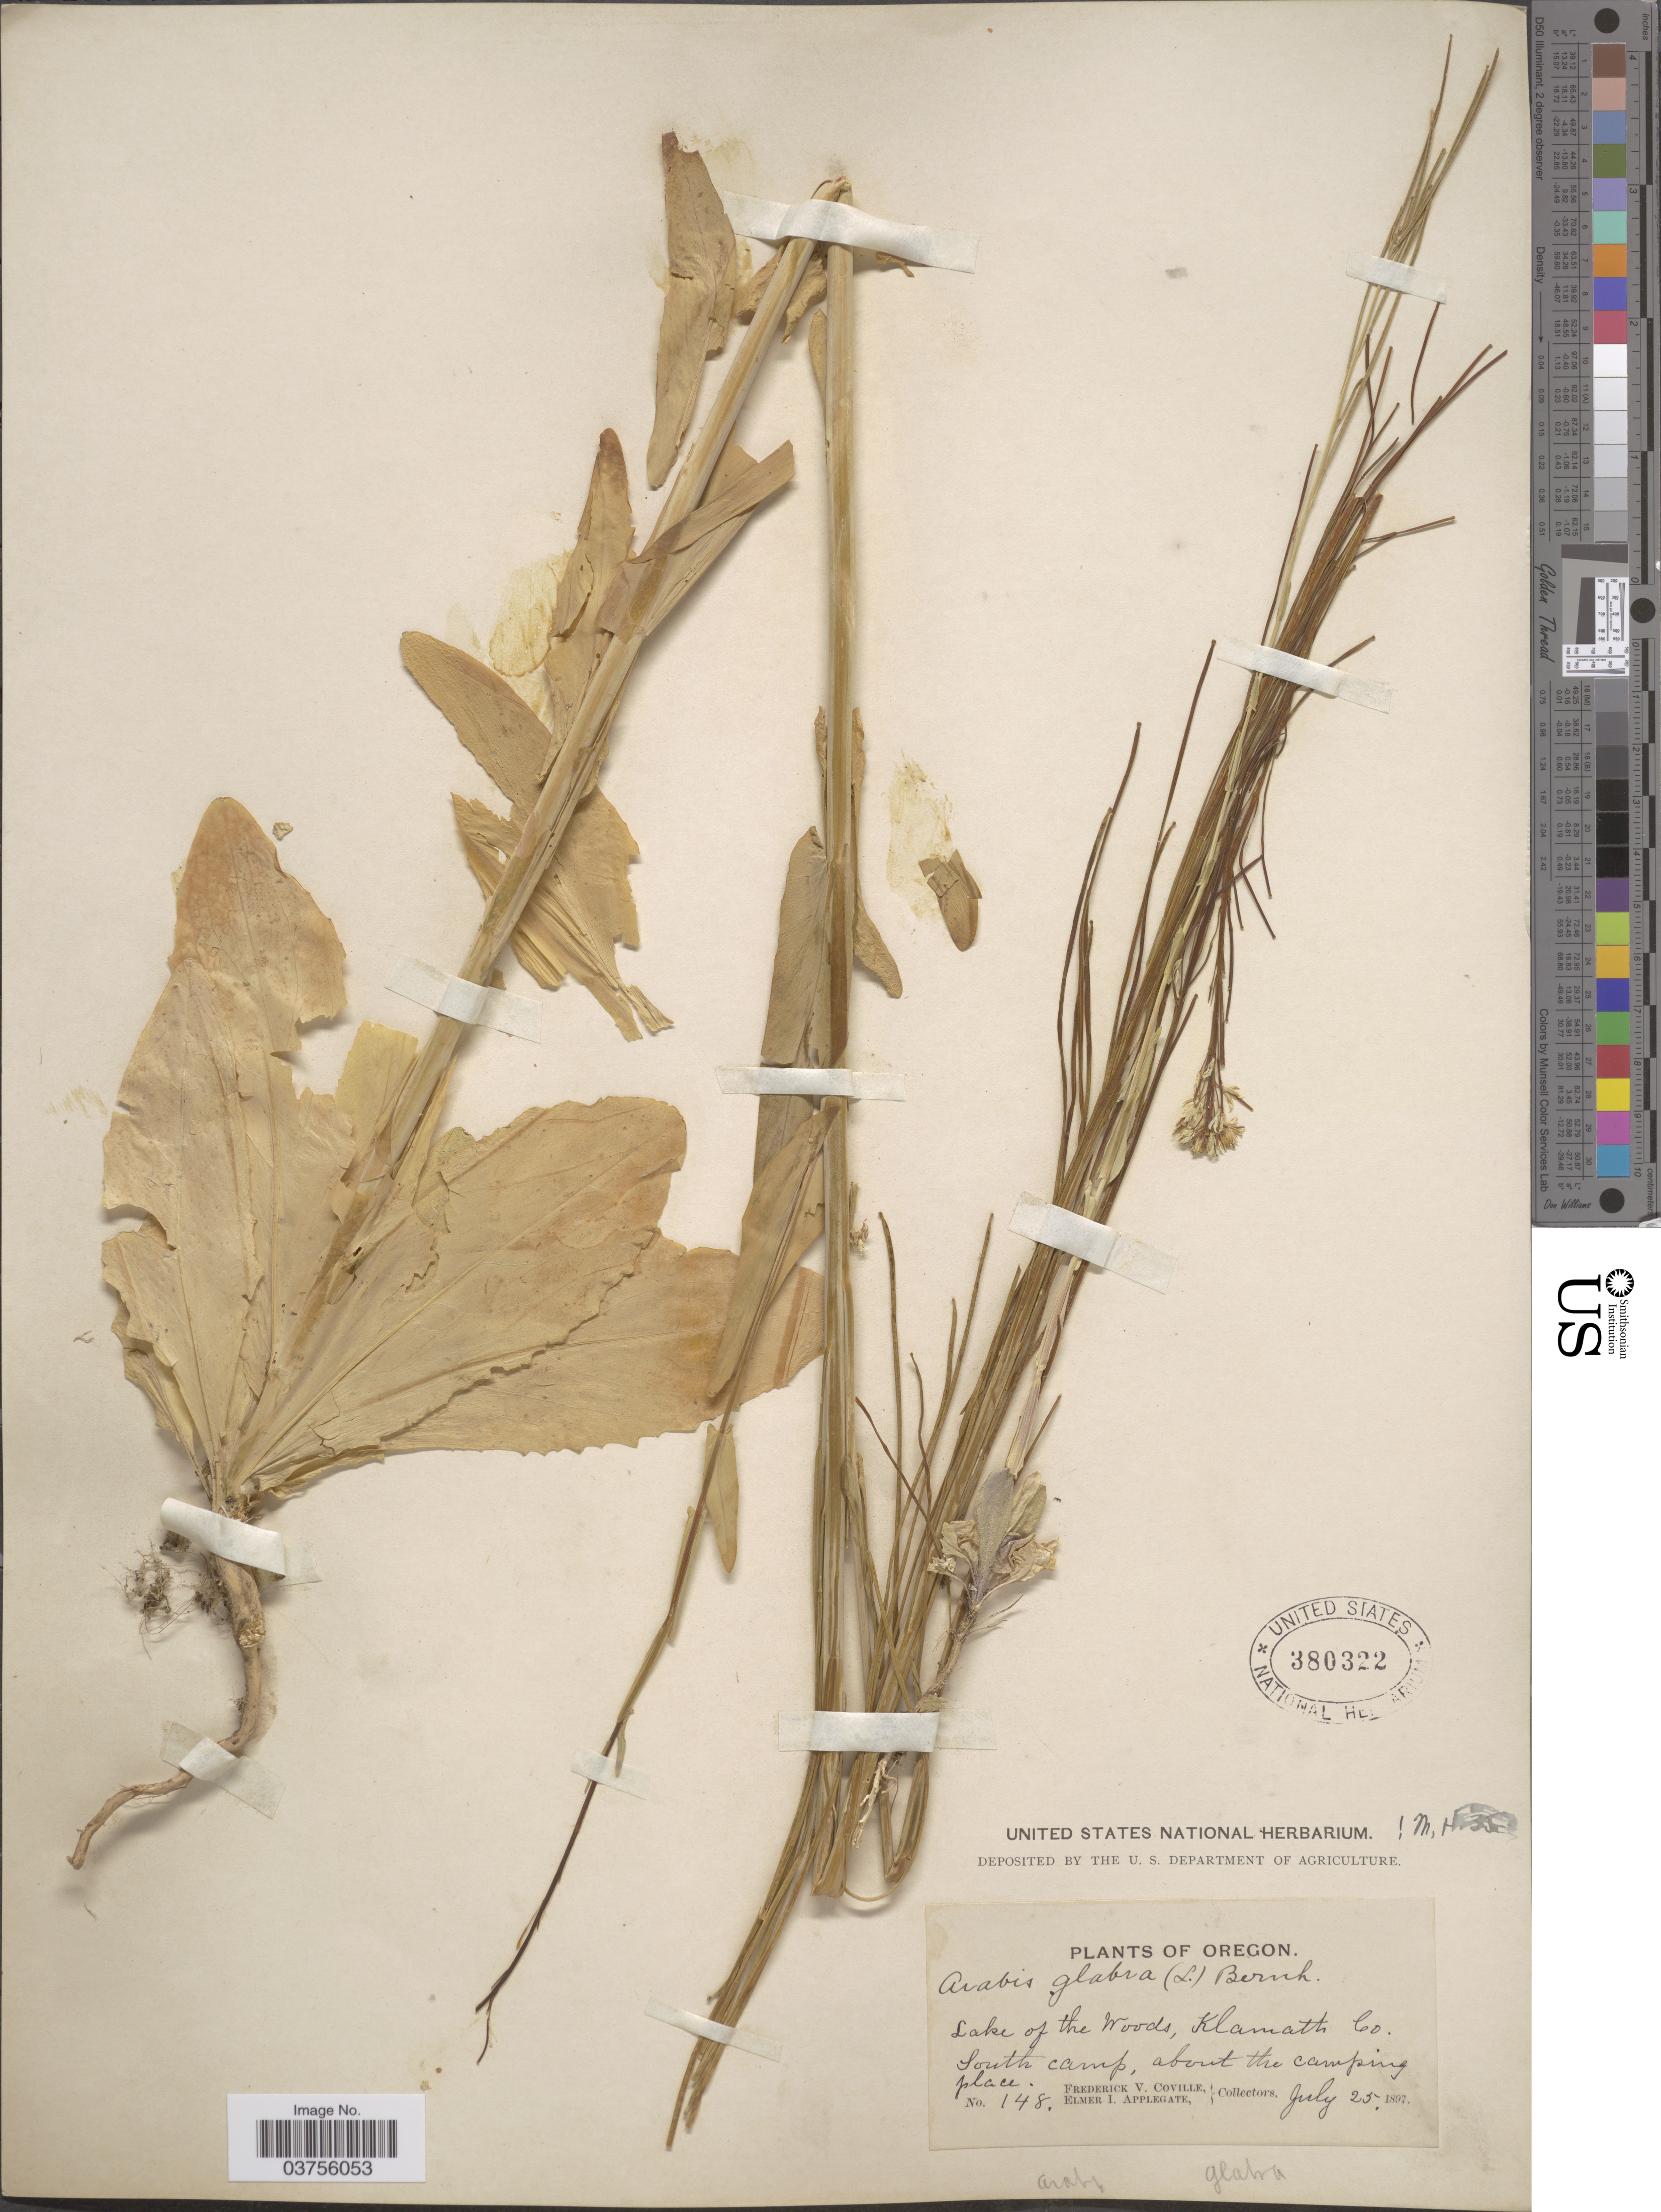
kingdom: Plantae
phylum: Tracheophyta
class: Magnoliopsida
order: Brassicales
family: Brassicaceae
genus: Turritis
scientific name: Turritis glabra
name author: L.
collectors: F. V. Coville & E. I. Applegate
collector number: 148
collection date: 1897-07-25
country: United States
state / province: Oregon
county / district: Klamath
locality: Lake of the Woods, Klamath Co. South camp, about the camping place.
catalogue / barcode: US 380322